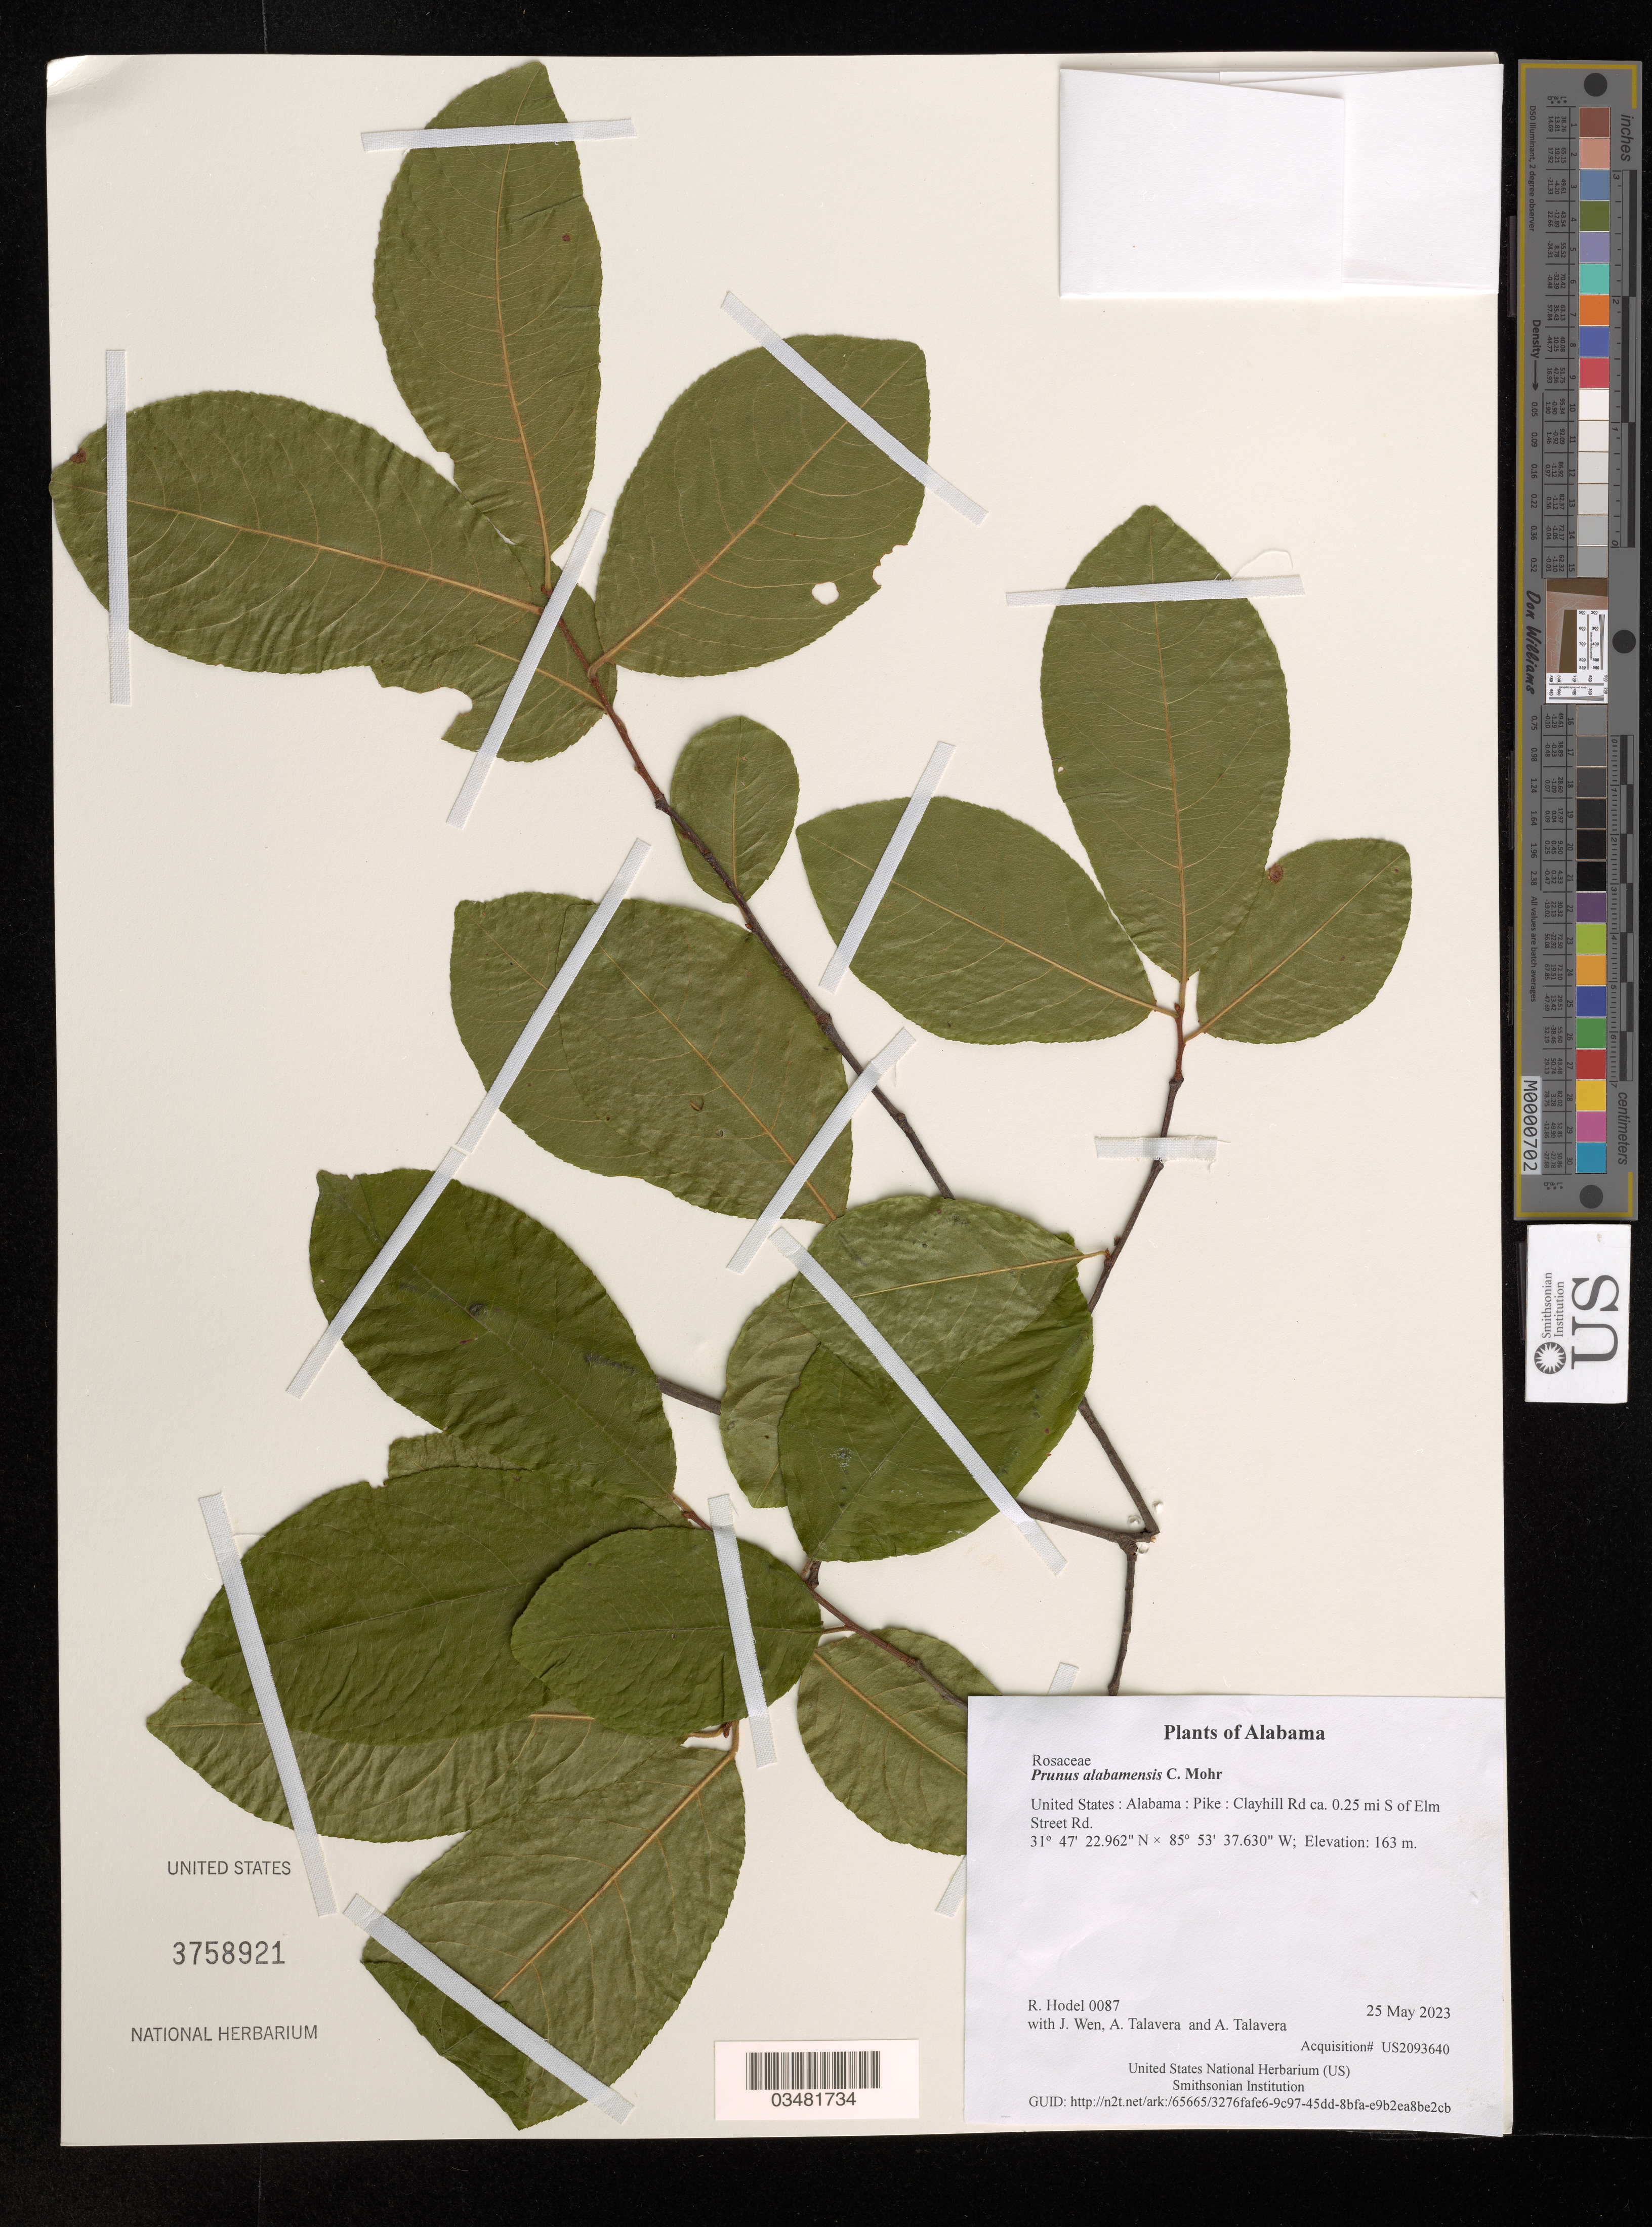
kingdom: Plantae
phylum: Tracheophyta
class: Magnoliopsida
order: Rosales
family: Rosaceae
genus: Prunus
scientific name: Prunus alabamensis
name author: C. Mohr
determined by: Hodel, Richard G. J.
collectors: R. Hodel, J. Wen, A. Talavera & A. Talavera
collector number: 0087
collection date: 2023-05-25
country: United States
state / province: Alabama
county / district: Pike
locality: Clayhill Rd ca. 0.25 mi S of Elm Street Rd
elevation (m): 163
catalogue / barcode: US 3758921